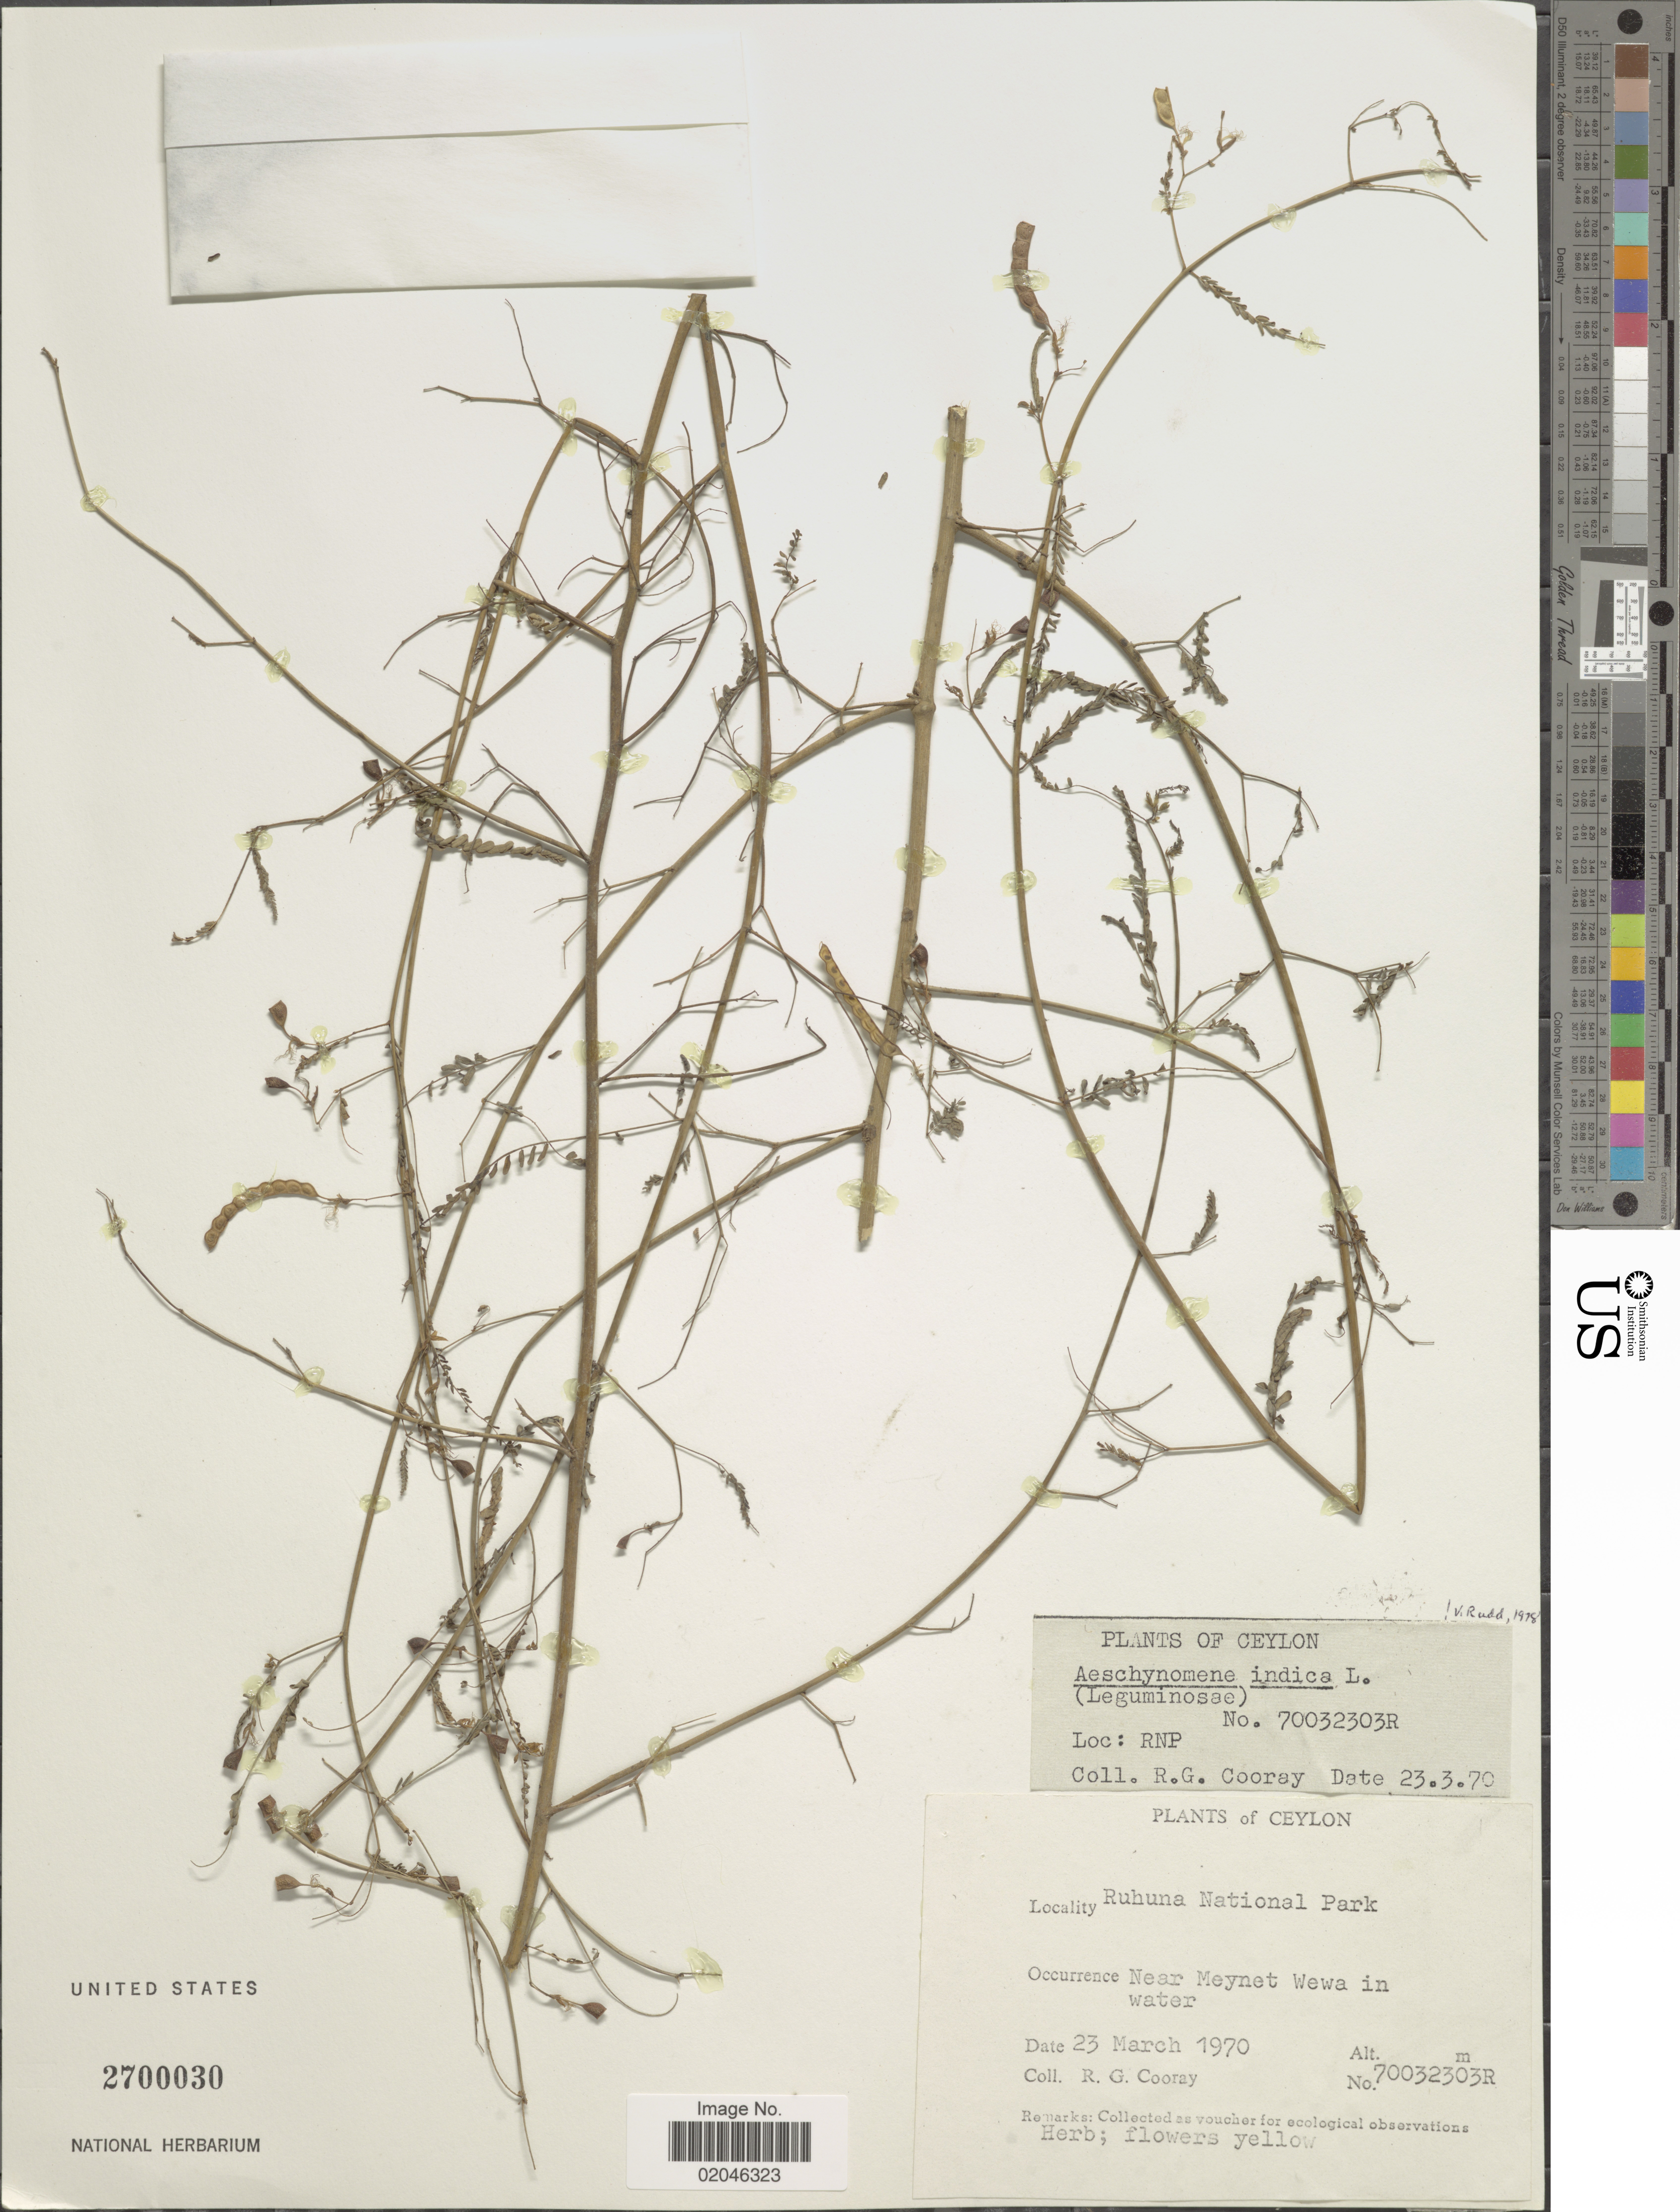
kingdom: Plantae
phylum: Tracheophyta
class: Magnoliopsida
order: Fabales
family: Fabaceae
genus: Aeschynomene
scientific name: Aeschynomene indica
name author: L.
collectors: R. Cooray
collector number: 70032303R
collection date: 1970-03-23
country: Sri Lanka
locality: Ceylon, Ruhuna National Park, near Meynet Wewa in water.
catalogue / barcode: US 2700030